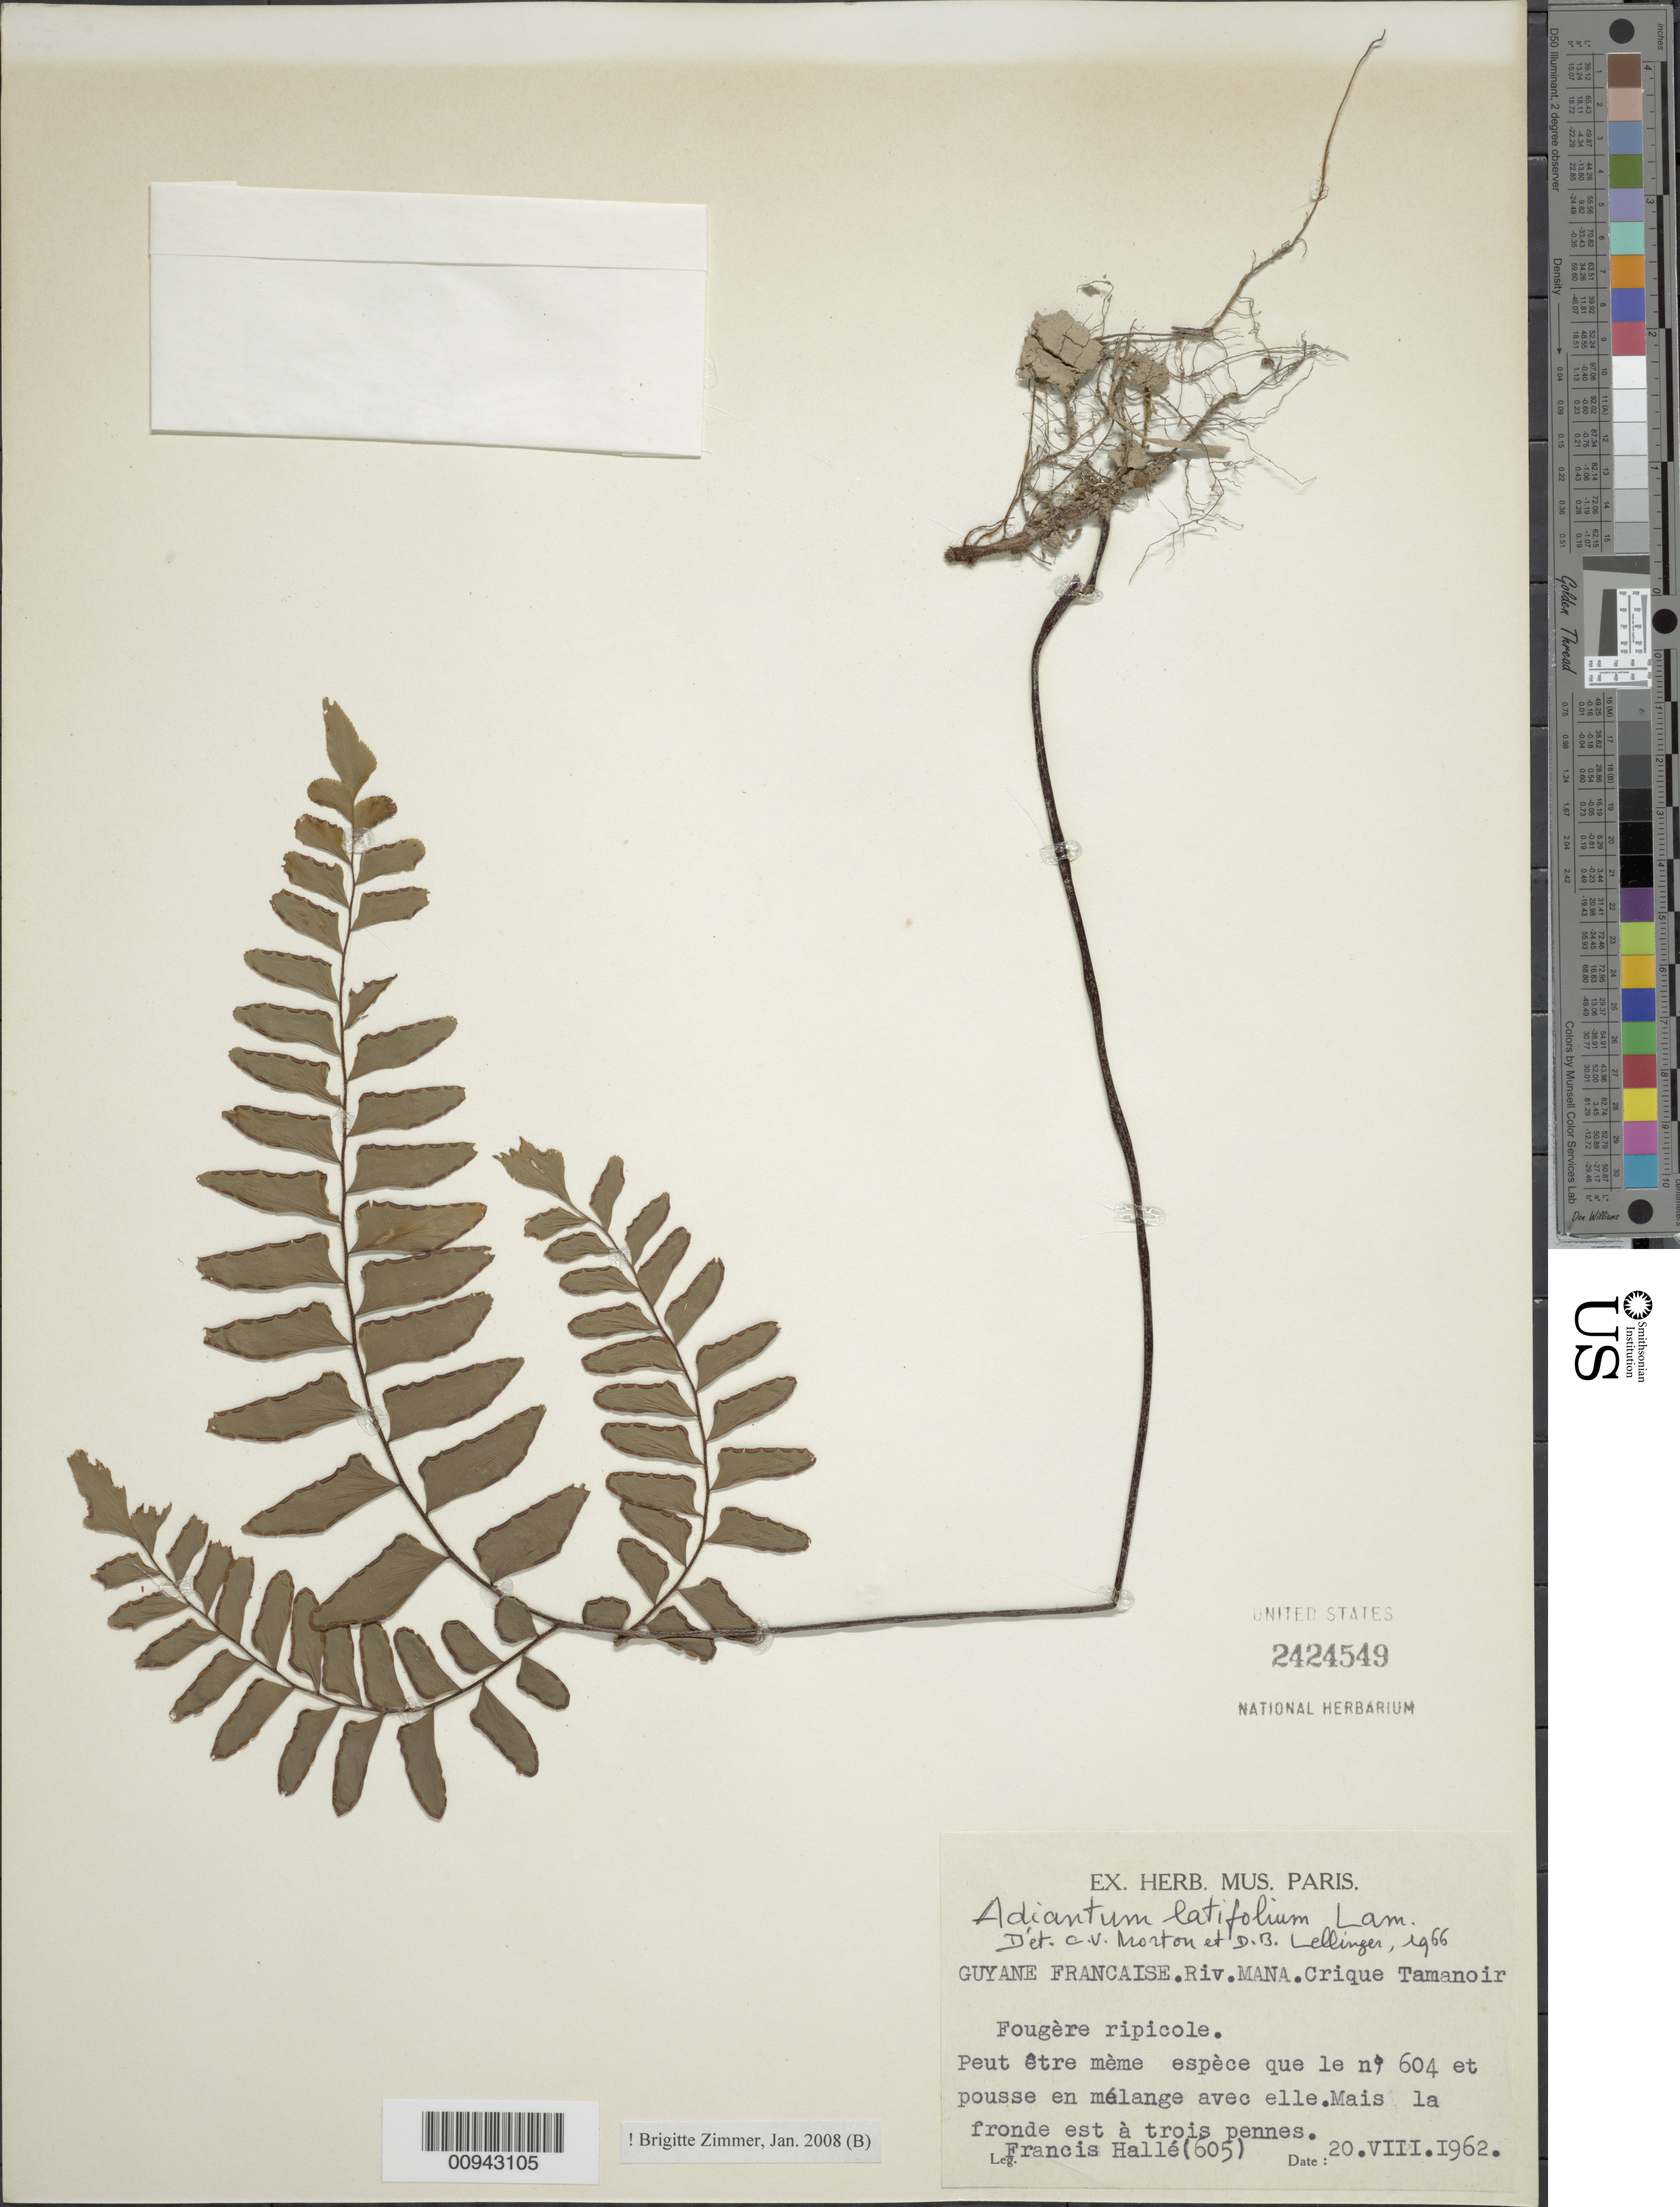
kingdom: Plantae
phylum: Tracheophyta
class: Polypodiopsida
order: Polypodiales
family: Pteridaceae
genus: Adiantum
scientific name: Adiantum latifolium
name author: Lam.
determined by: Zimmer, B.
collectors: F. Hallé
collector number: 605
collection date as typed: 20-Aug-62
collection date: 1962-08-20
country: French Guiana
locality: Riviere Mana, Crique Tamanoir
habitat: Ripicole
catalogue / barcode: US 2424549